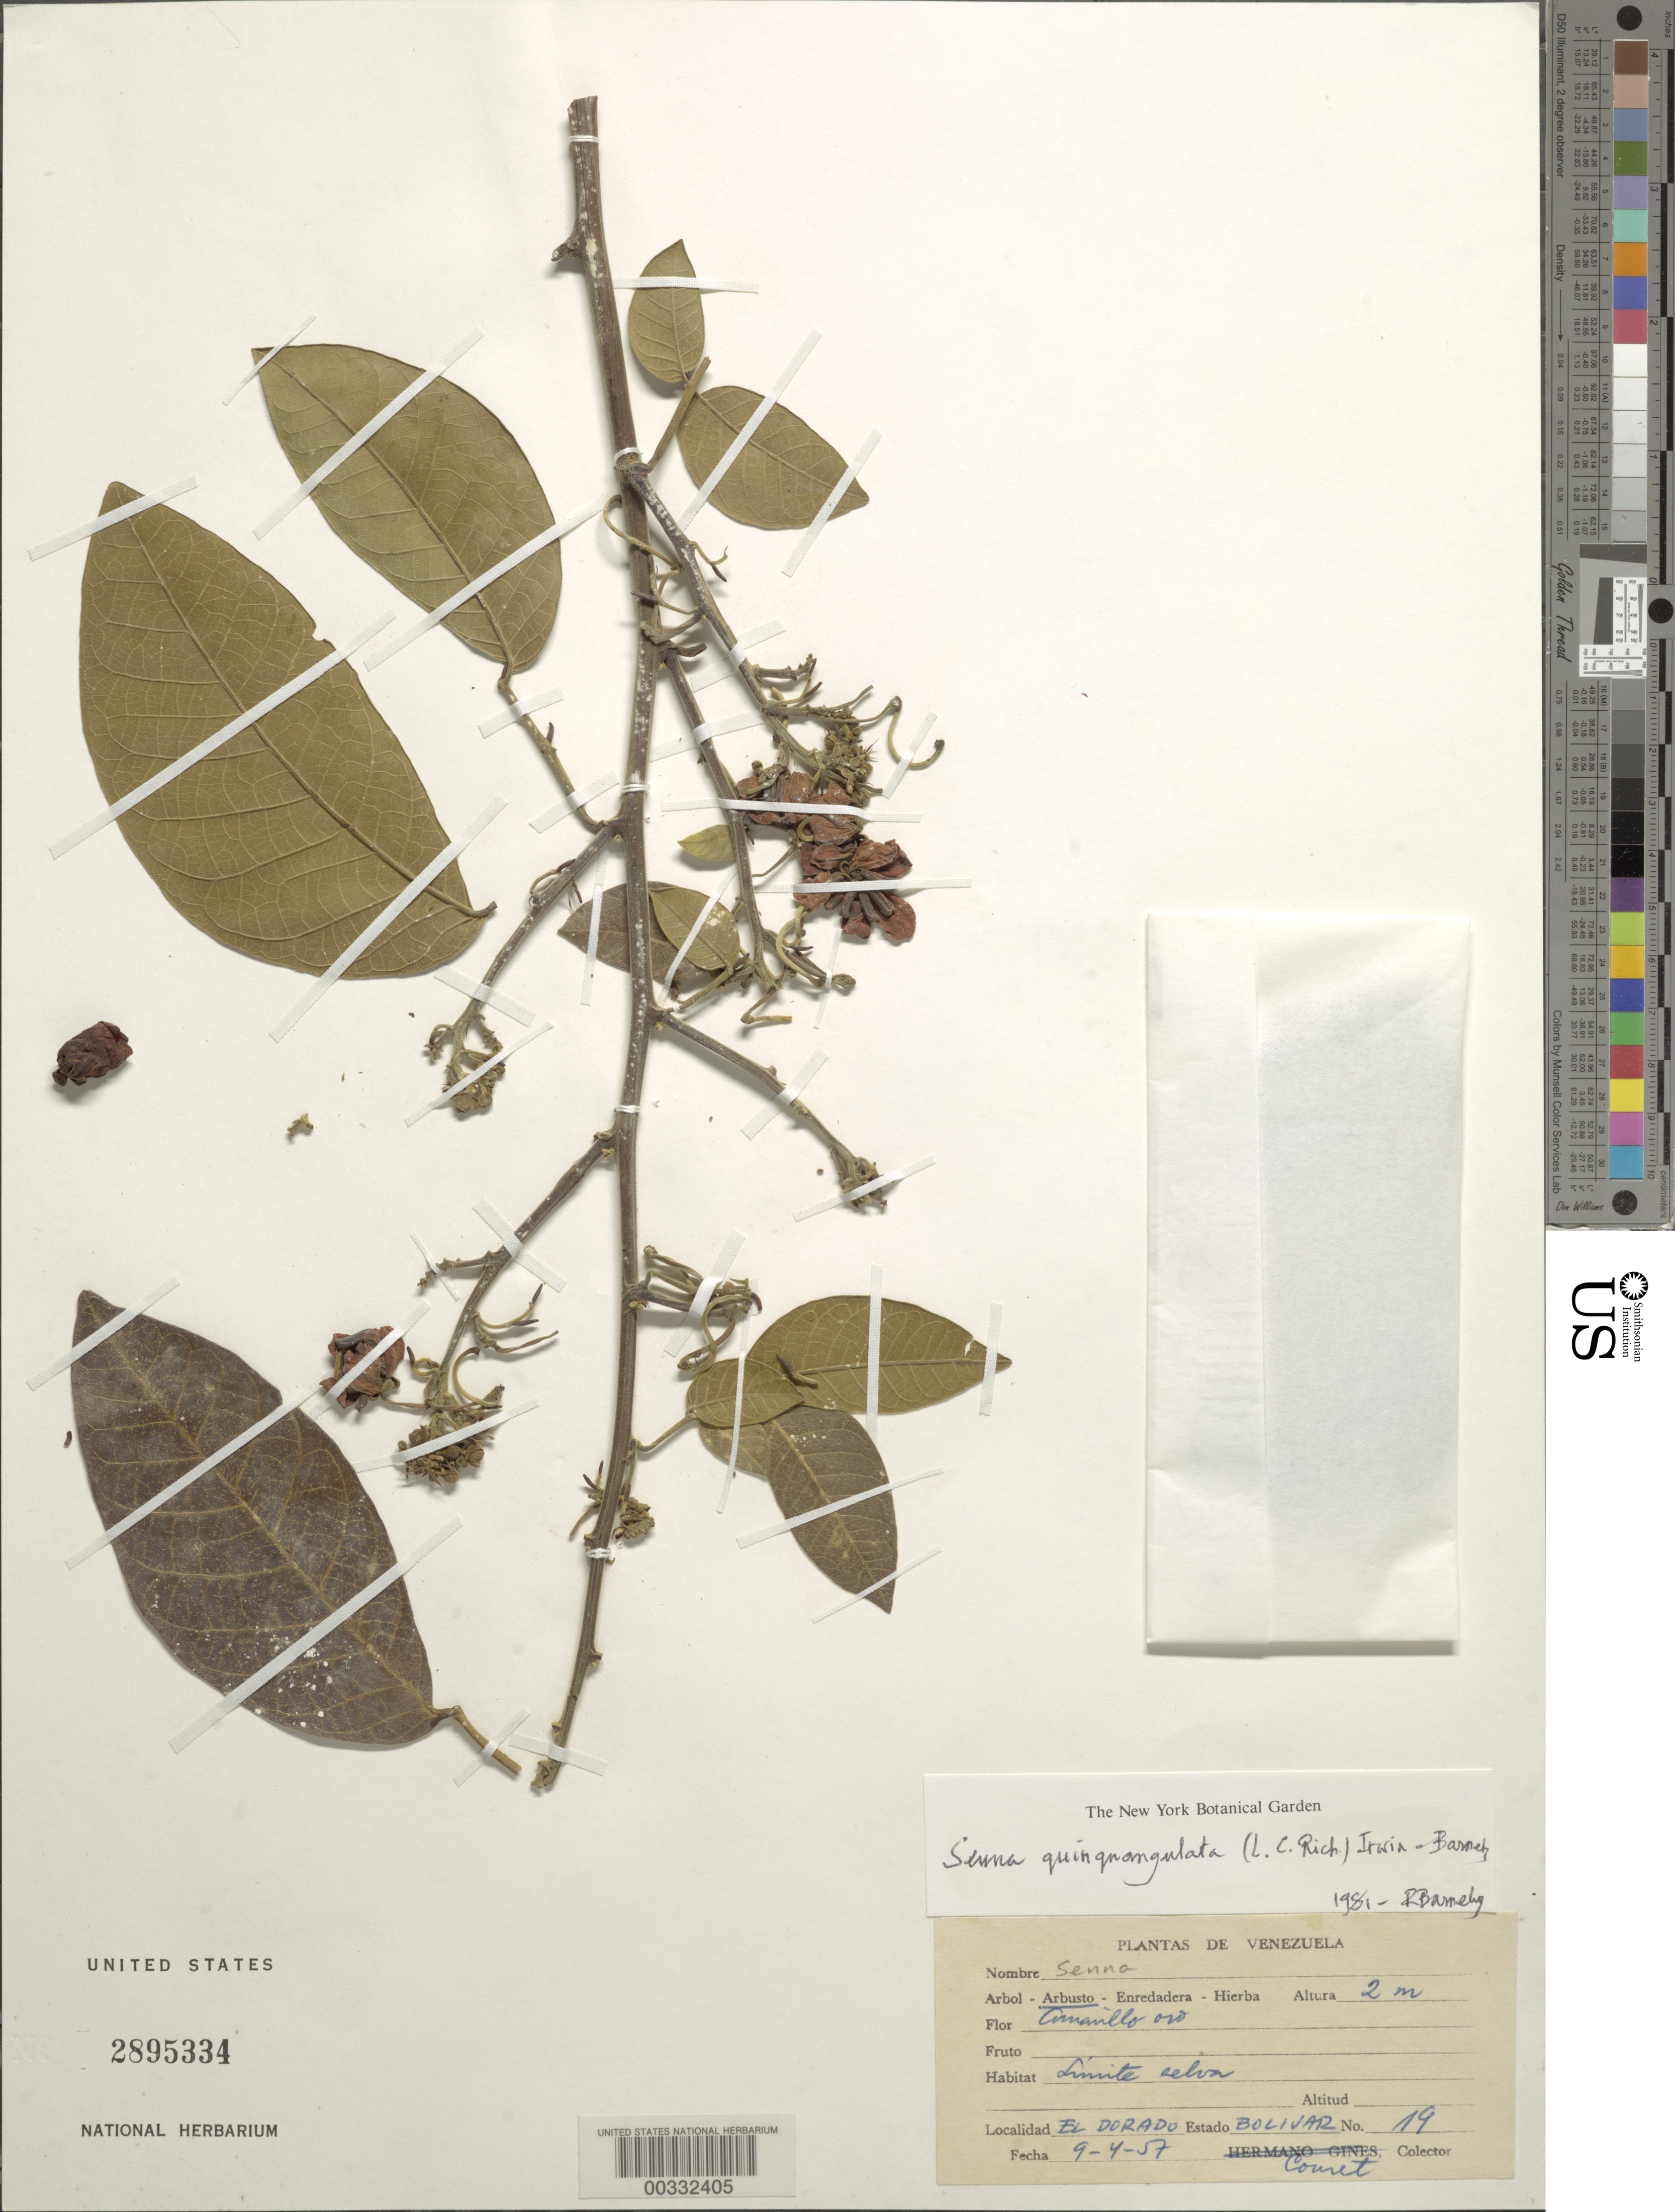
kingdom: Plantae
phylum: Tracheophyta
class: Magnoliopsida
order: Fabales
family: Fabaceae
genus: Senna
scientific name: Senna quinquangulata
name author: (Rich.) H.S. Irwin & Barneby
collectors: -. Couret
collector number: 19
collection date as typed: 09 Apr 1957 or 04 Sep 1957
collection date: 1957-04-09 or 1957-09-04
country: Venezuela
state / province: Bolivar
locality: El dorado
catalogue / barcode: US 2895334